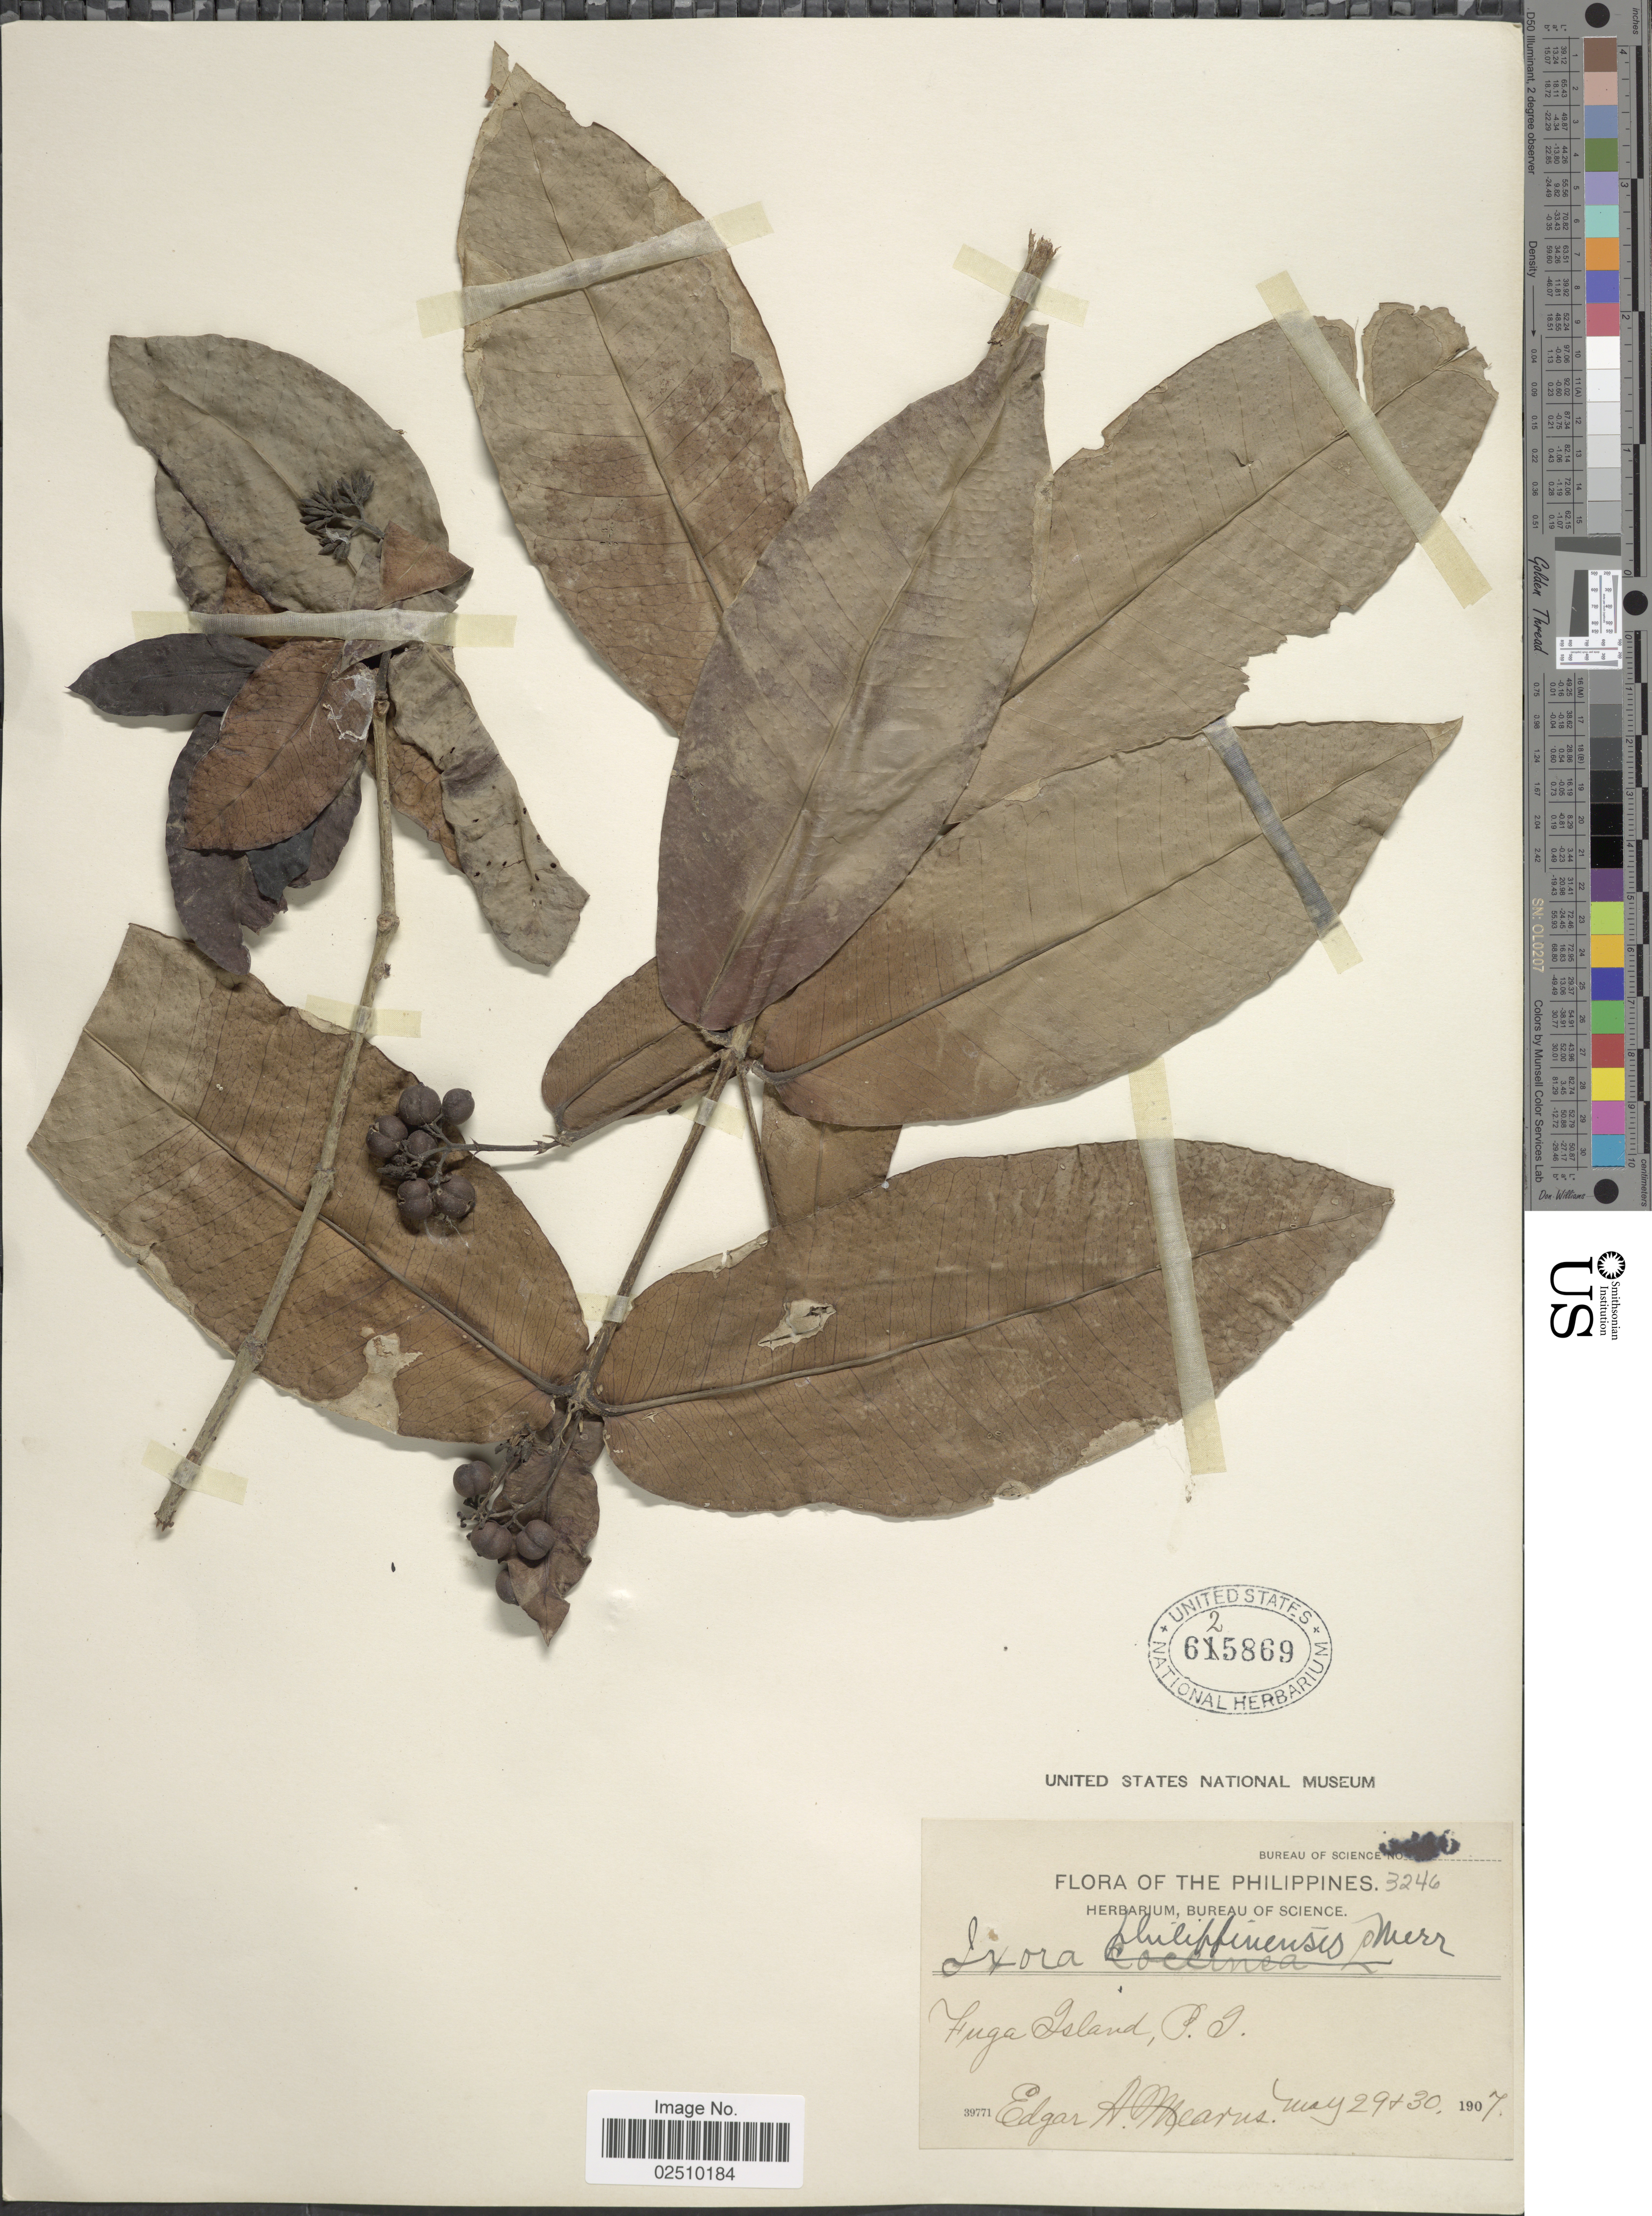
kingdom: Plantae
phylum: Tracheophyta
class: Magnoliopsida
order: Gentianales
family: Rubiaceae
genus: Ixora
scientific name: Ixora philippinensis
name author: Merr.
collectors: E. A. Mearns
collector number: Bureau of Science 3246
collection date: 1907-05-29/1907-05-30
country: Philippines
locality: Fuga Island, P.I.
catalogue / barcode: US 625869